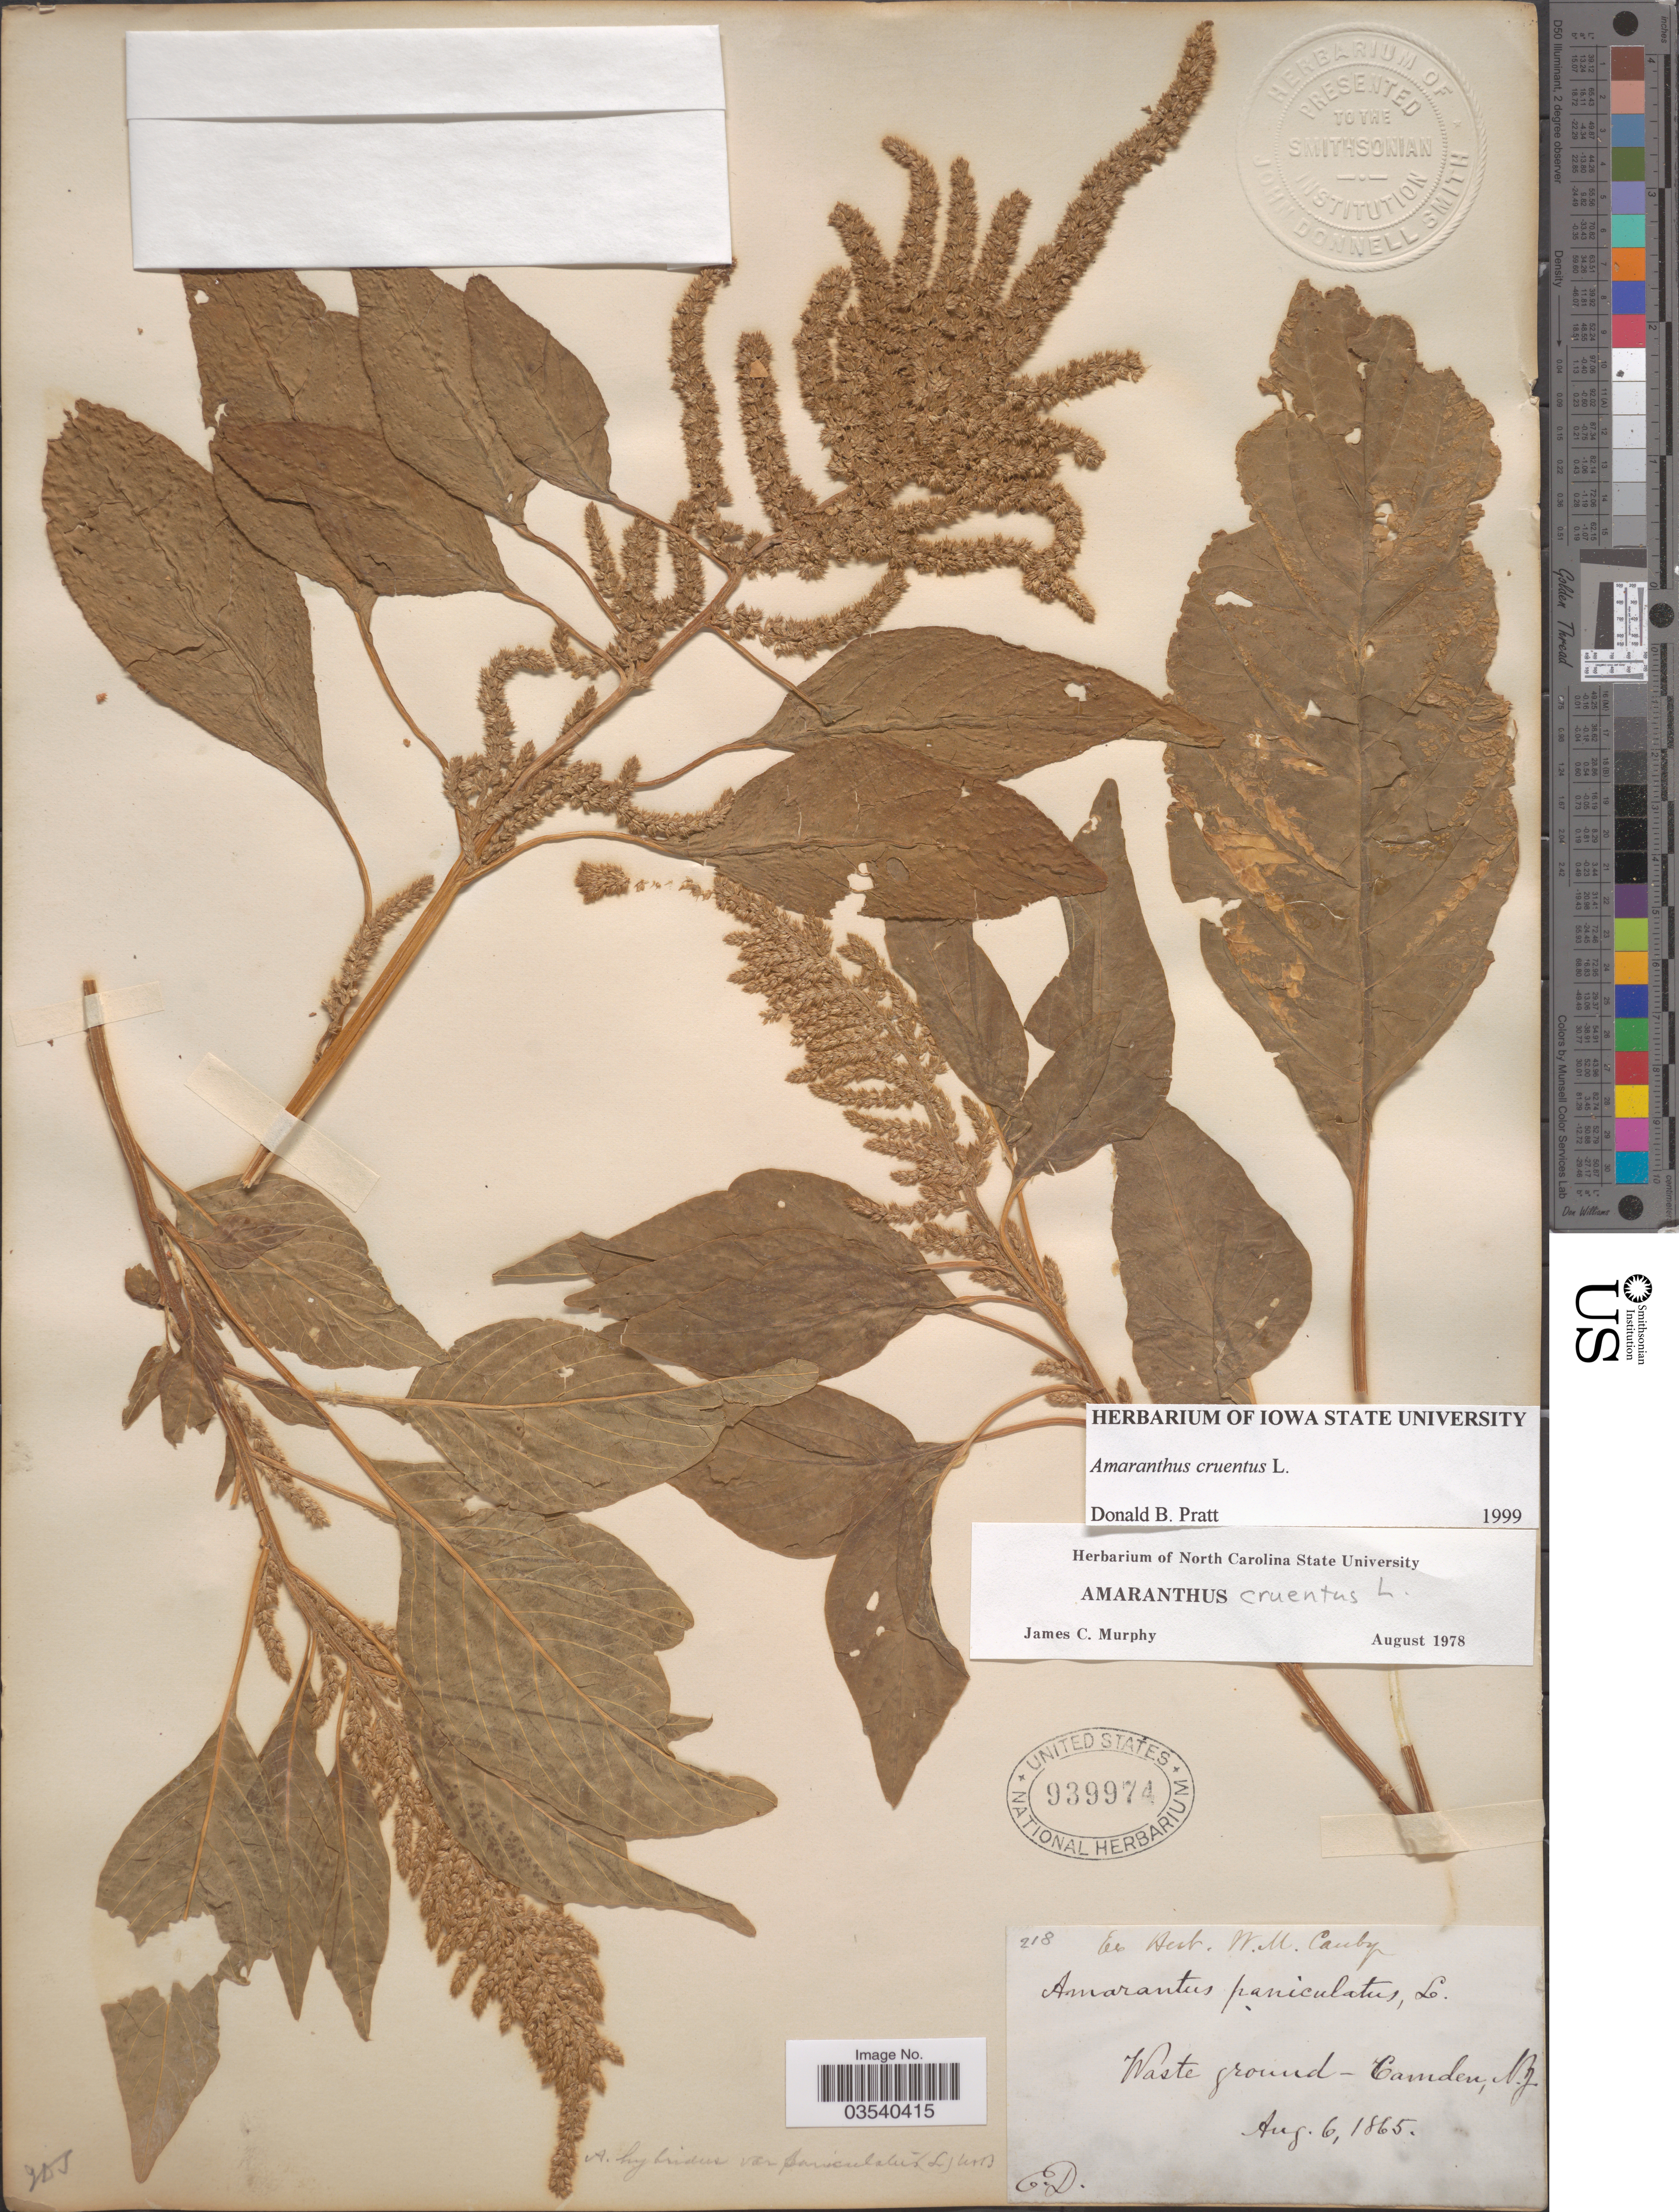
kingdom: Plantae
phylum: Tracheophyta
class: Magnoliopsida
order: Caryophyllales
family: Amaranthaceae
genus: Amaranthus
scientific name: Amaranthus cruentus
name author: L.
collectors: C. D.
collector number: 218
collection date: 1865-08-06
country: United States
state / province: New Jersey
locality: Waste ground - Camden.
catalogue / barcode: US 939974